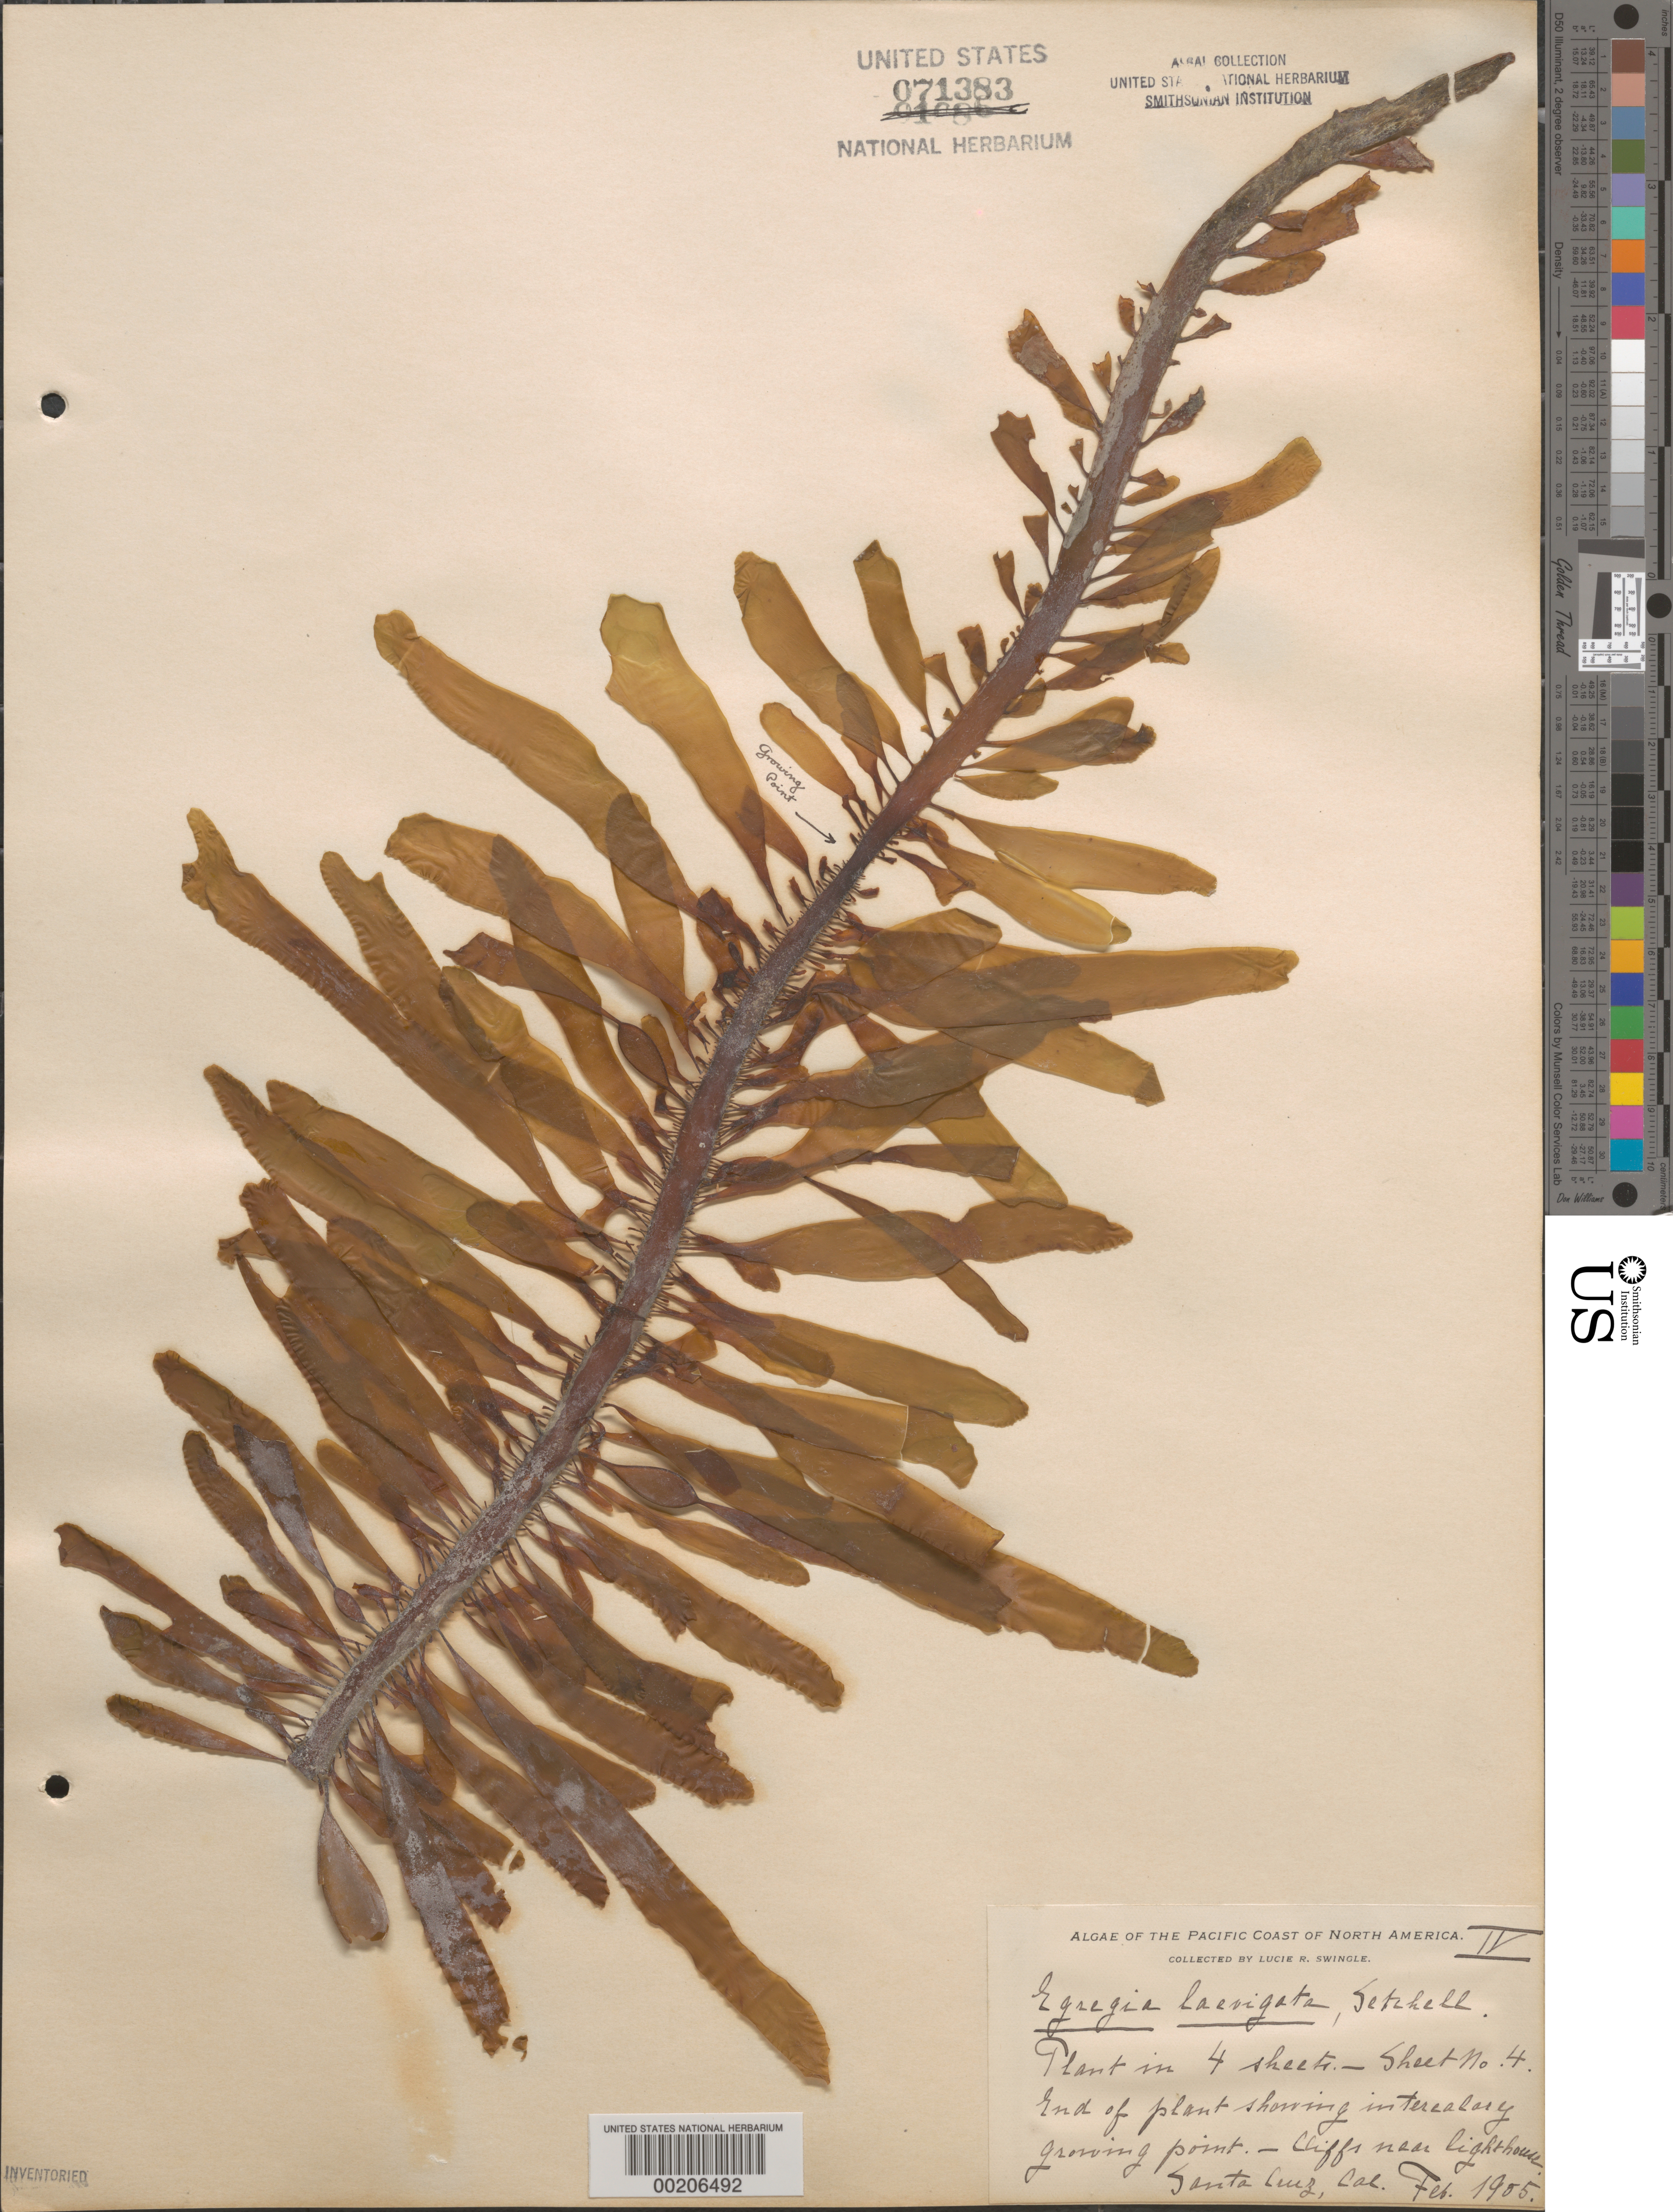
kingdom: Chromista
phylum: Ochrophyta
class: Phaeophyceae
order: Laminariales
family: Lessoniaceae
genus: Egregia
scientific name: Egregia menziesii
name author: (Turner) Aresch.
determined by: Algae name updating Project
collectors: L. Swingle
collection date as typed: Feb 1905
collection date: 1905-02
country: United States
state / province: California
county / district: Santa Cruz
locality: Santa Cruz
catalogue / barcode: US 71383